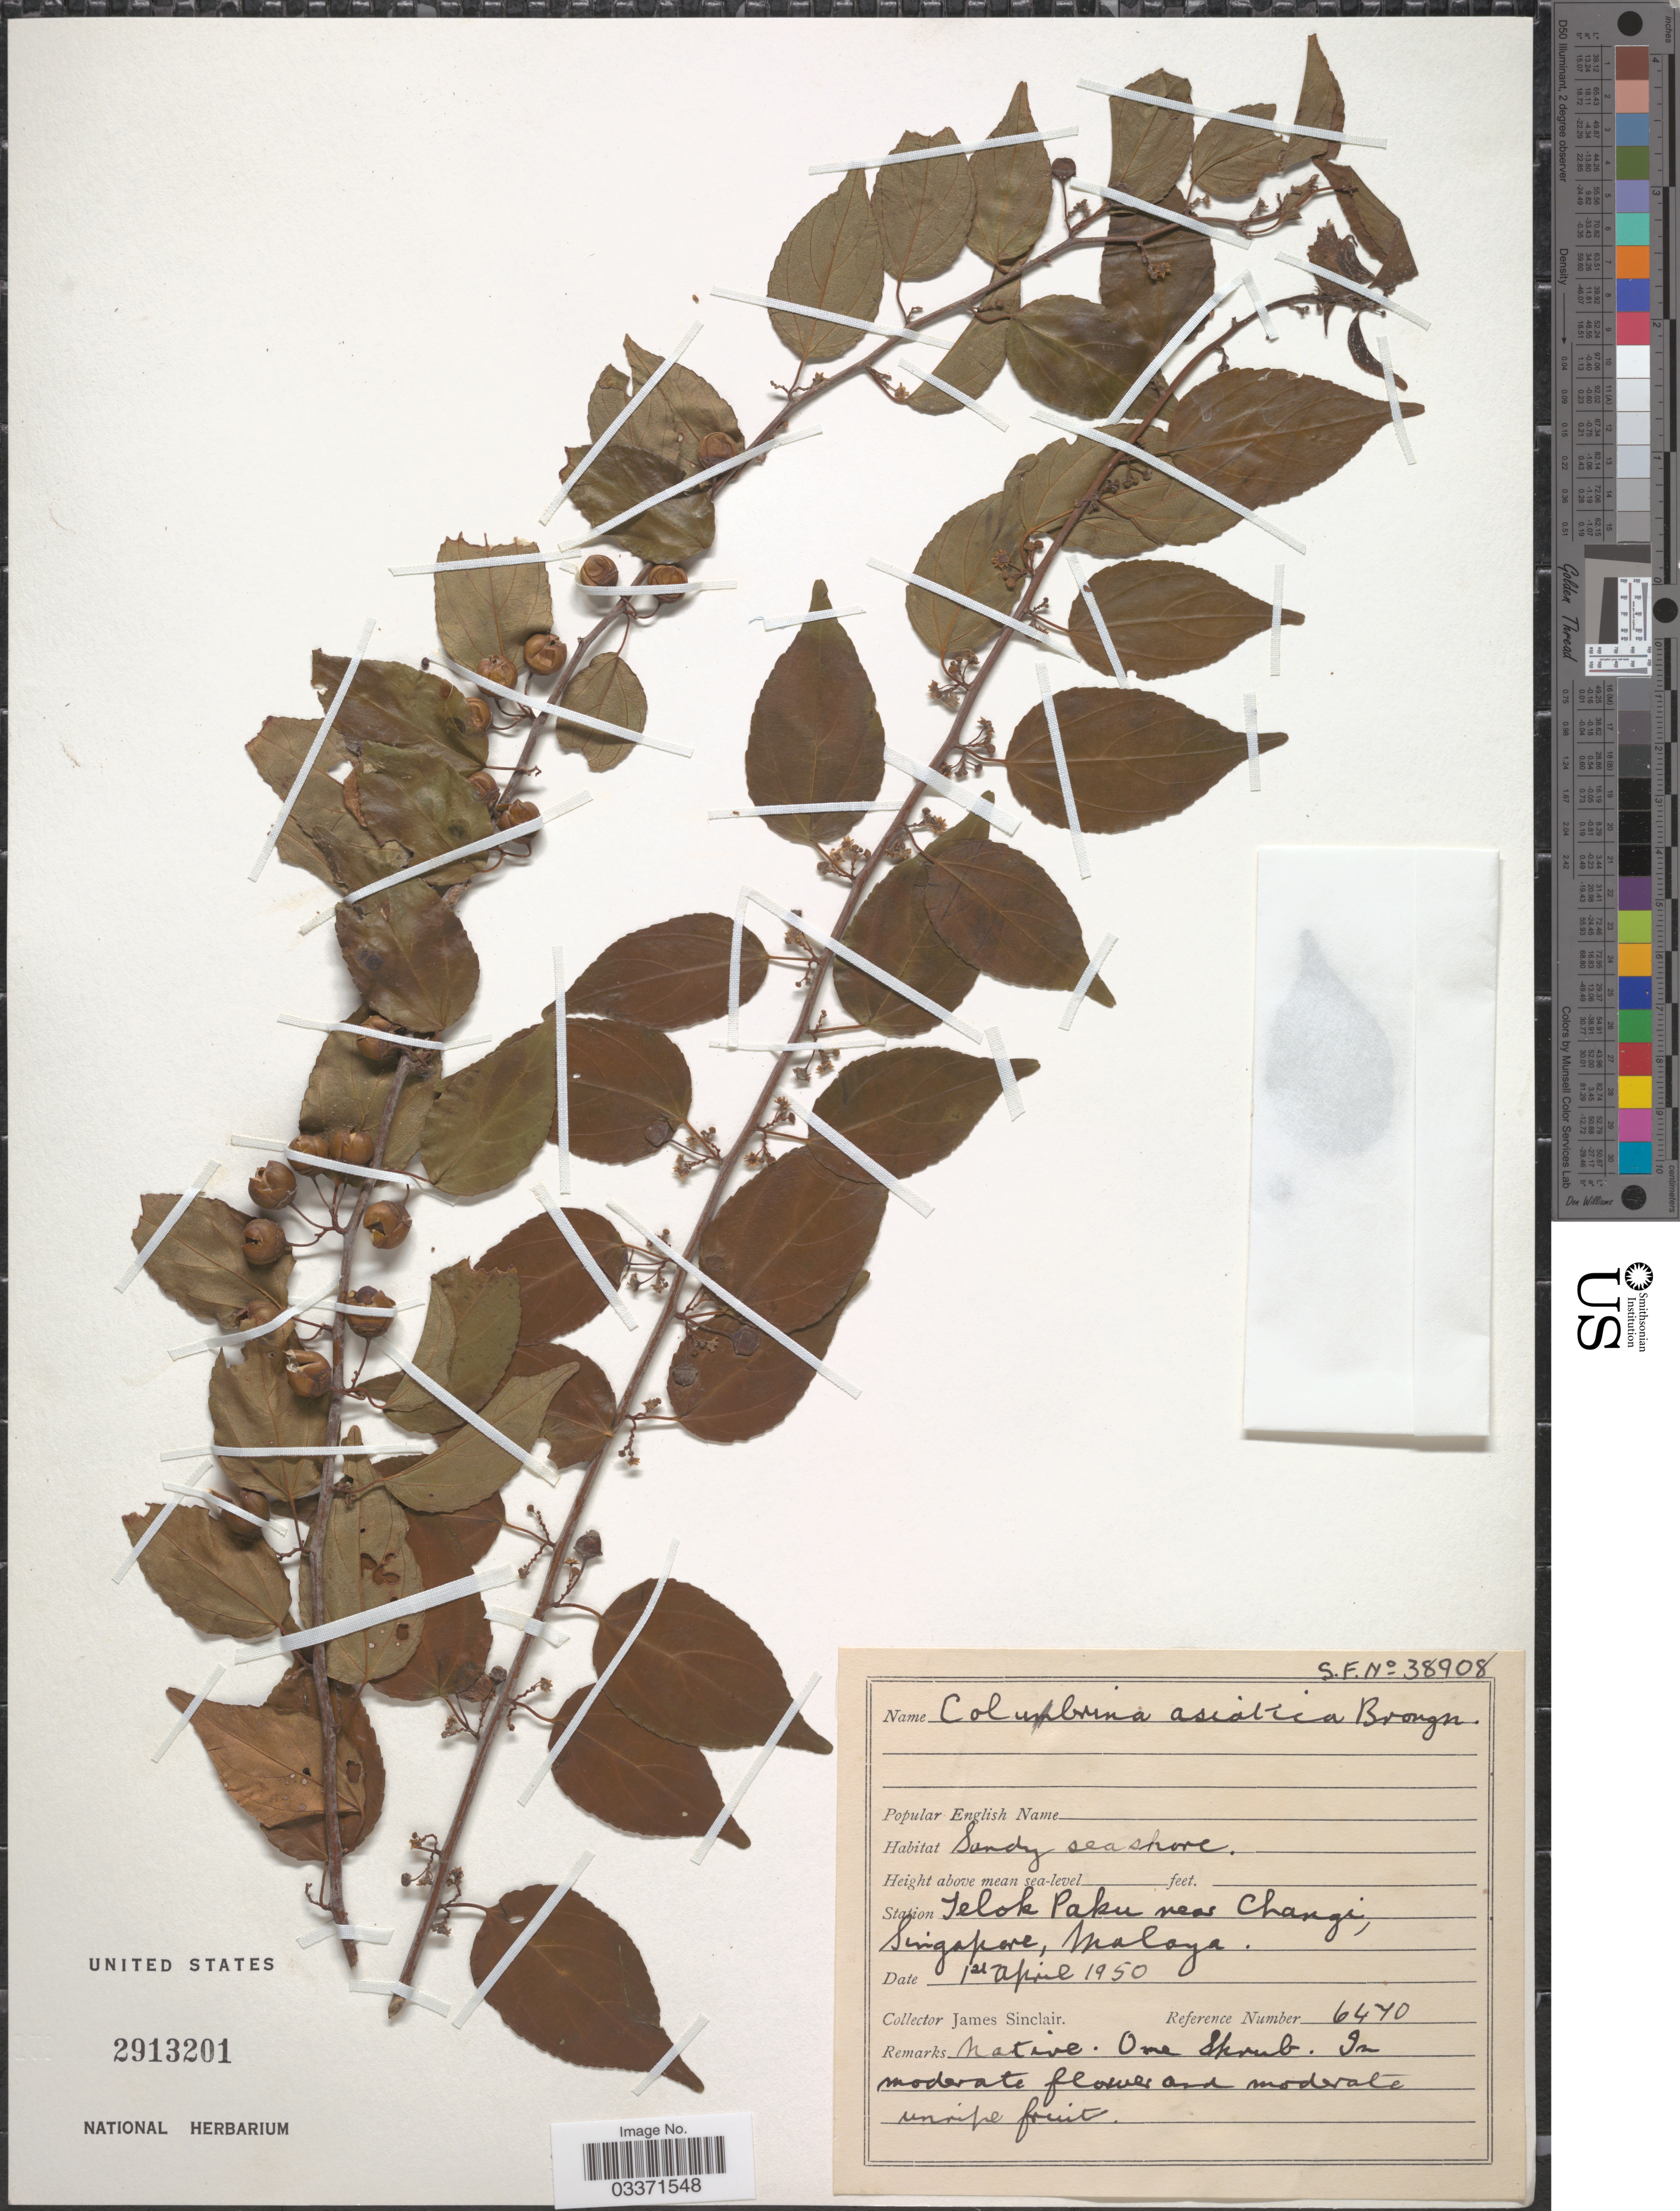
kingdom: Plantae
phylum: Tracheophyta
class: Magnoliopsida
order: Rosales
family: Rhamnaceae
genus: Colubrina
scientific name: Colubrina asiatica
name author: (L.) Brongn.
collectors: J. Sinclair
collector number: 6470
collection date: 1950-04-01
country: Singapore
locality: Station Telok Paku near Changi, Malaya.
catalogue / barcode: US 2913201